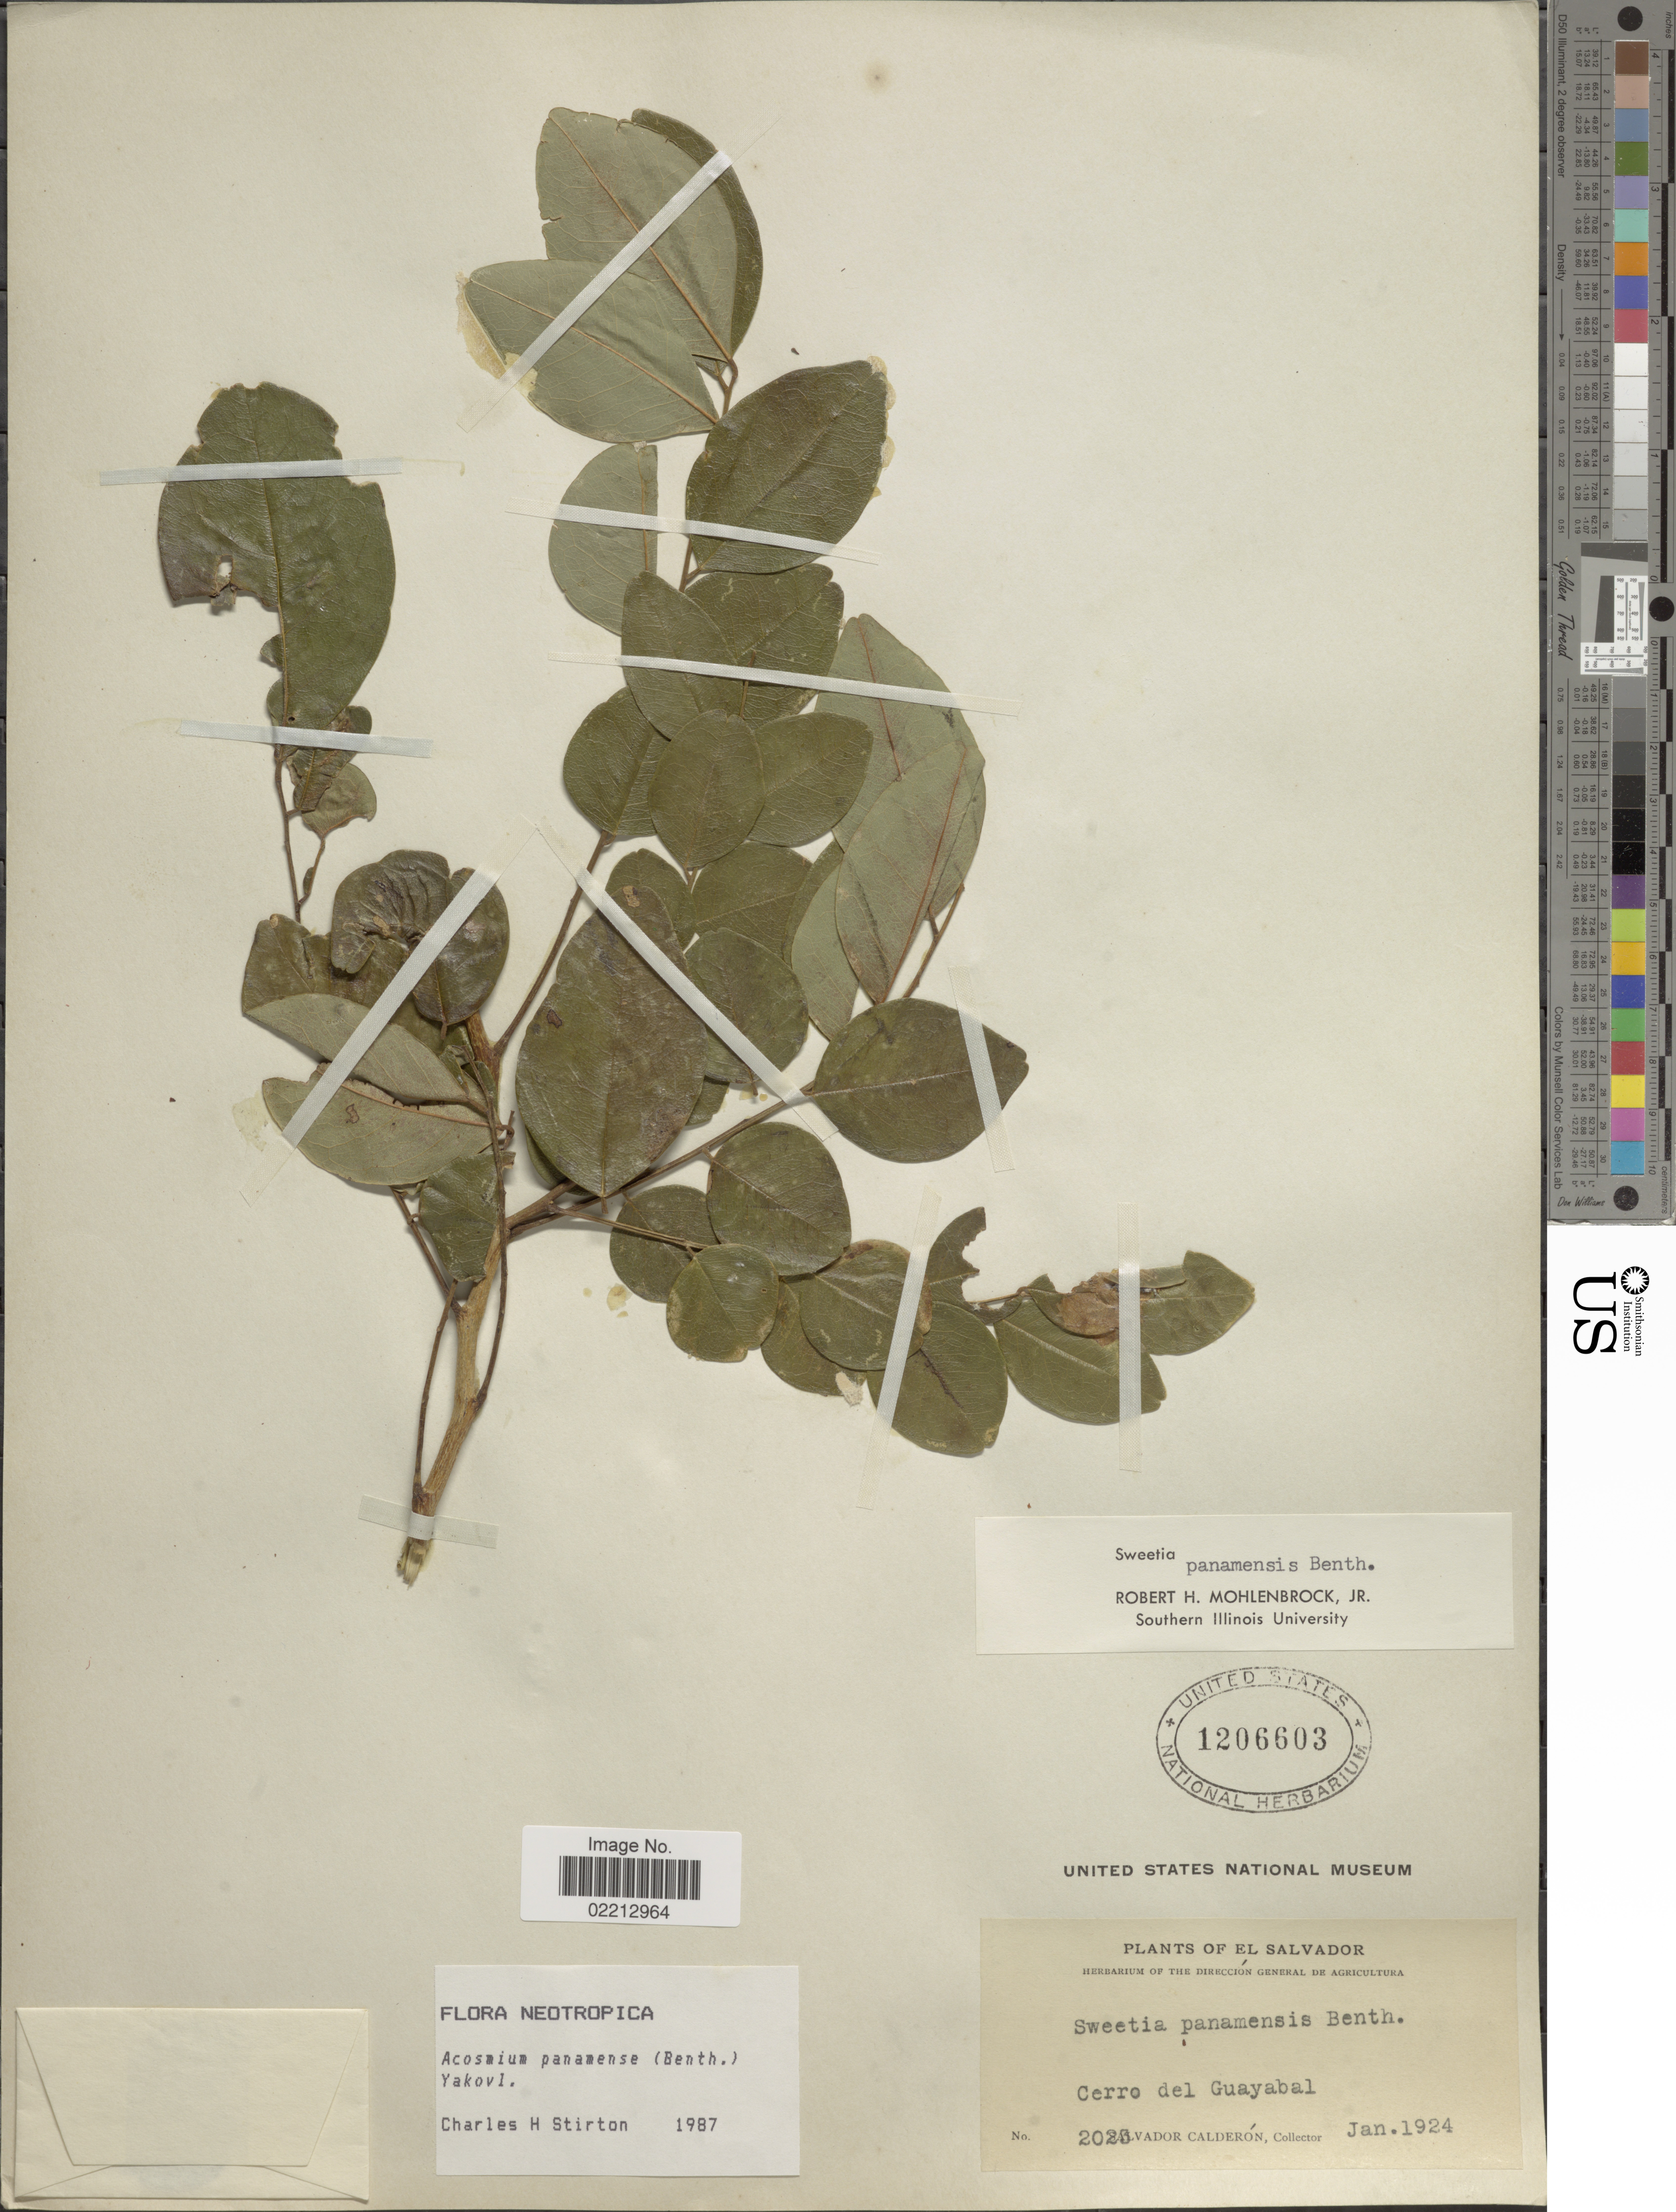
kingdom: Plantae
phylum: Tracheophyta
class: Magnoliopsida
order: Fabales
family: Fabaceae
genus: Acosmium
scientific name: Acosmium panamense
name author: (Benth.) Yakovlev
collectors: S. Calderón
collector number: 2023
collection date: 1924-01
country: El Salvador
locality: Cerro del Guayabal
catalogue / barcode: US 1206603